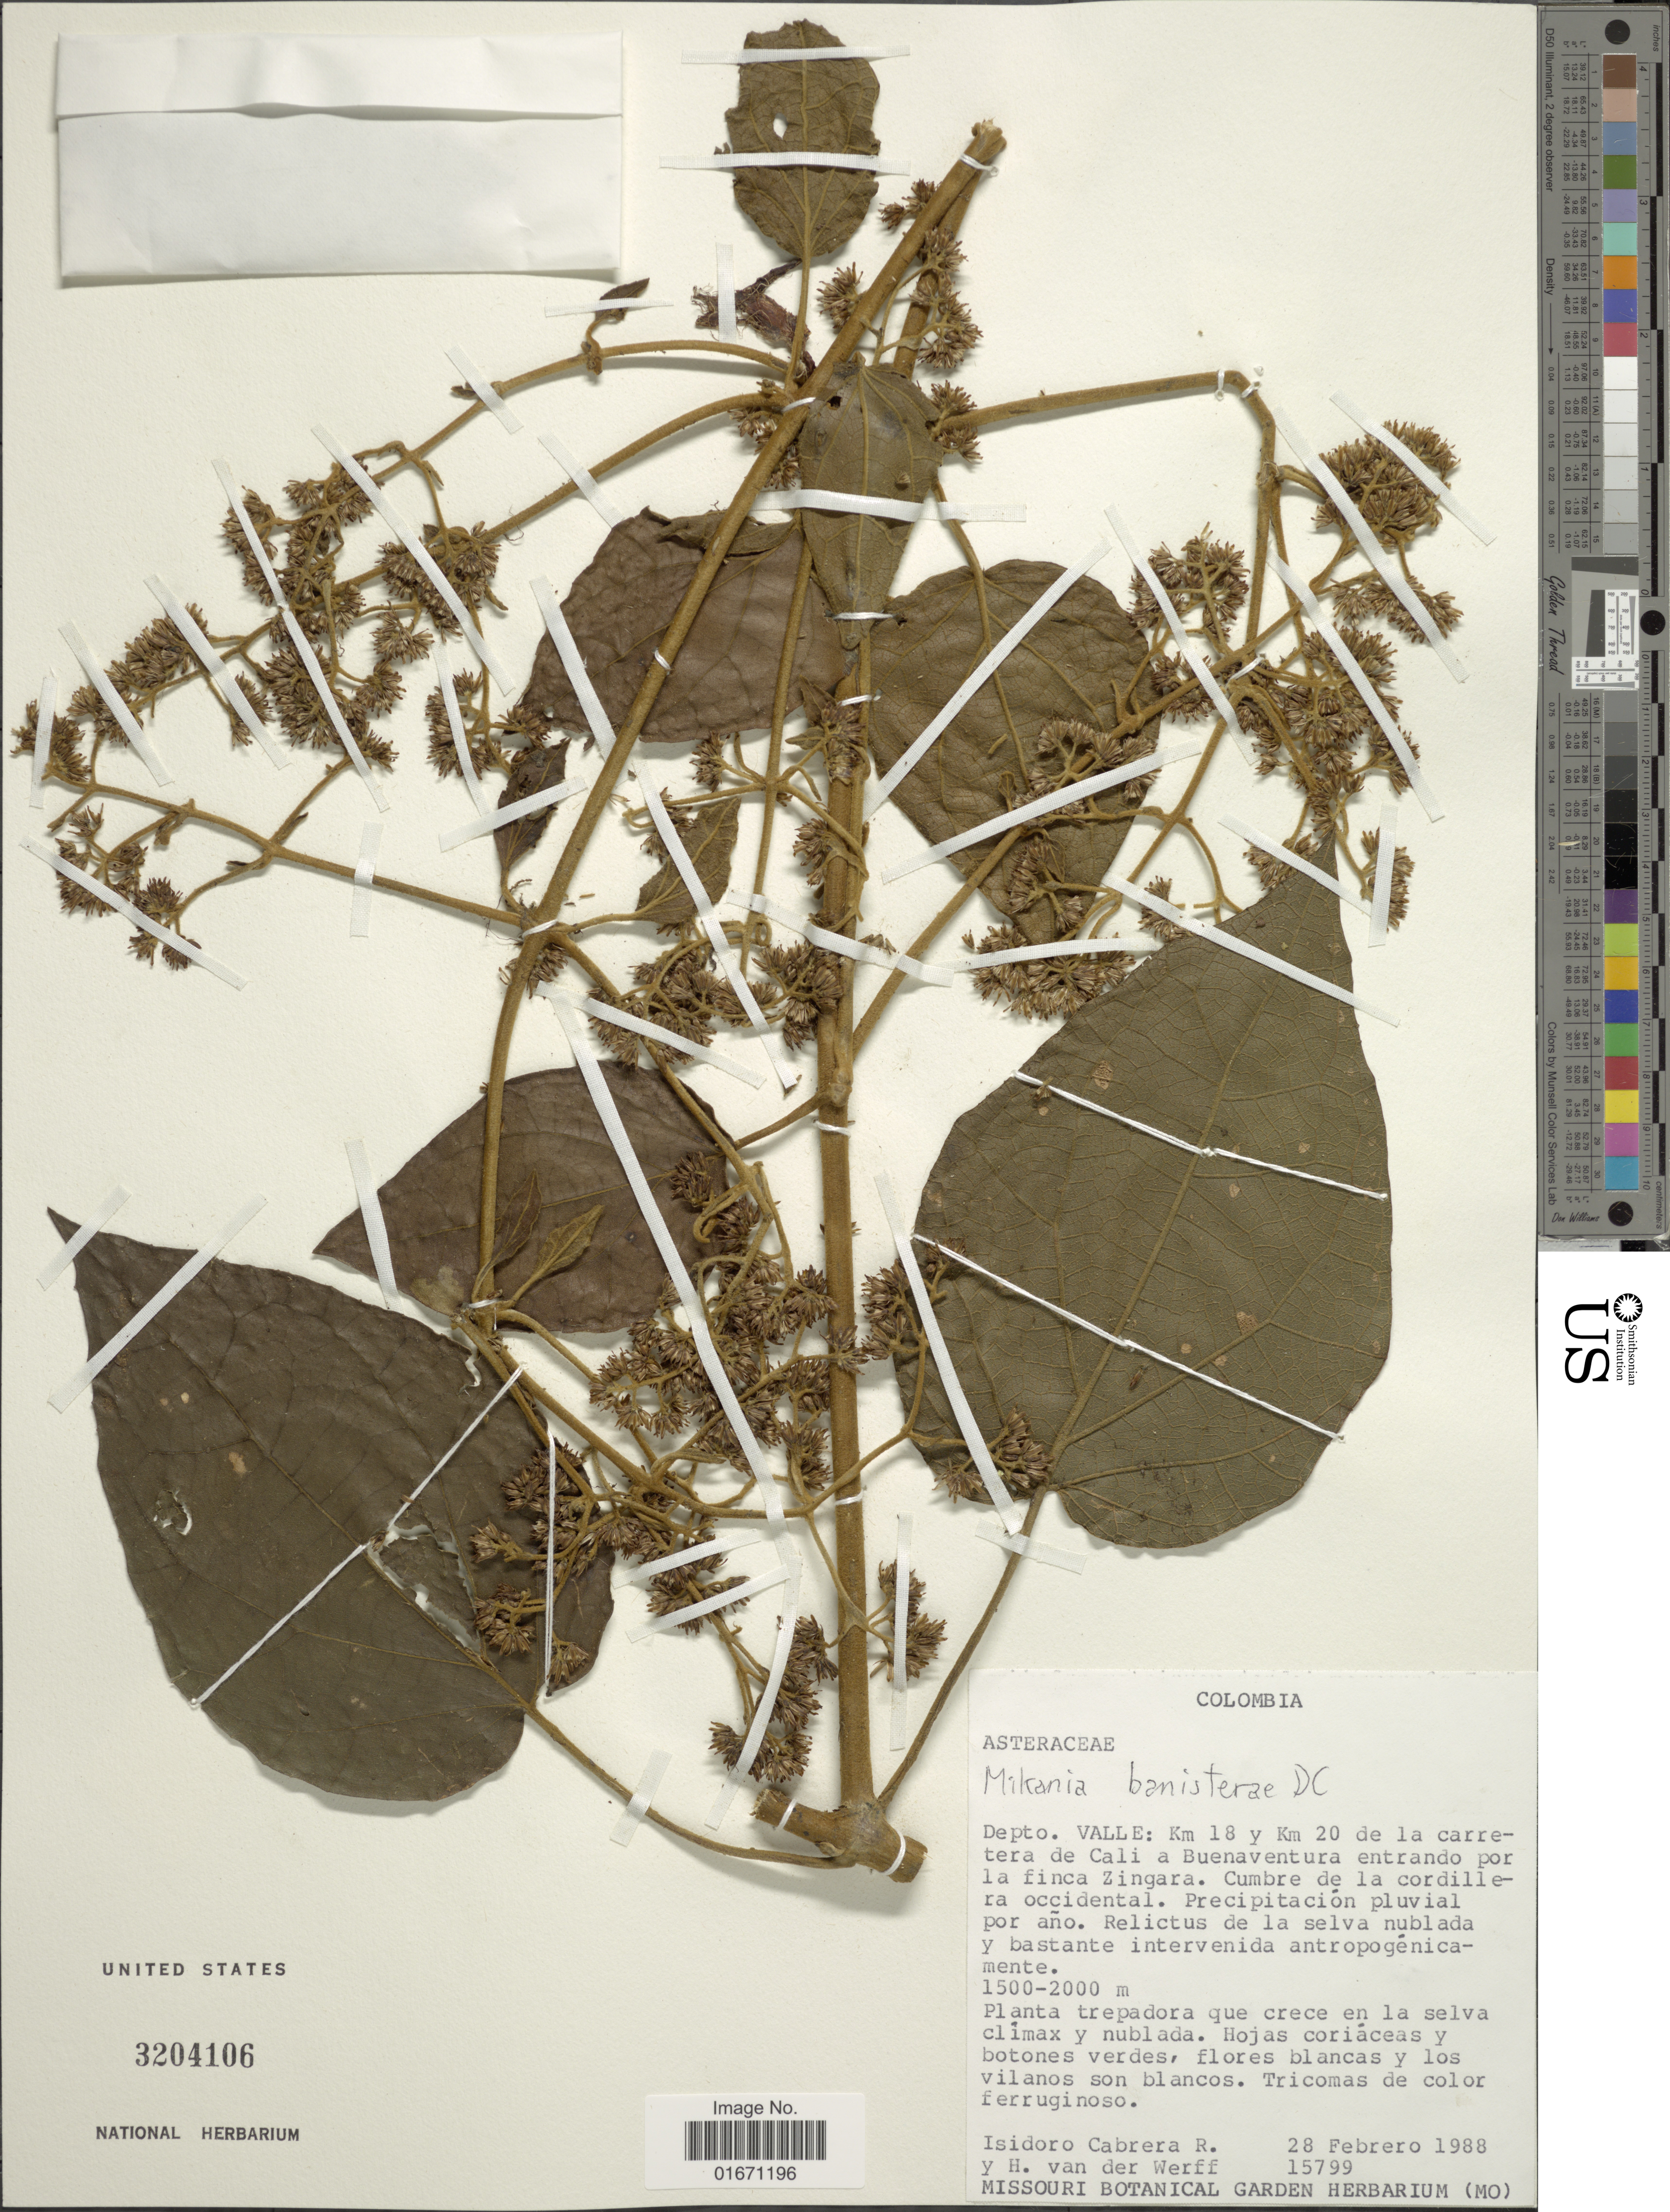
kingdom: Plantae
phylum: Tracheophyta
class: Magnoliopsida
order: Asterales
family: Asteraceae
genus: Mikania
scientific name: Mikania banisteriae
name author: DC.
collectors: I. Cabrera R. & H. van der Werff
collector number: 15799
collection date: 1988-02-28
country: Colombia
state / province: Valle del Cauca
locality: Km 18 y km 20 de la carretera de Cali a Buenaventura entrando por la finca Zingara, Cumbre de la cordillera occidental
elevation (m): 1500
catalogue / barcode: US 3204106